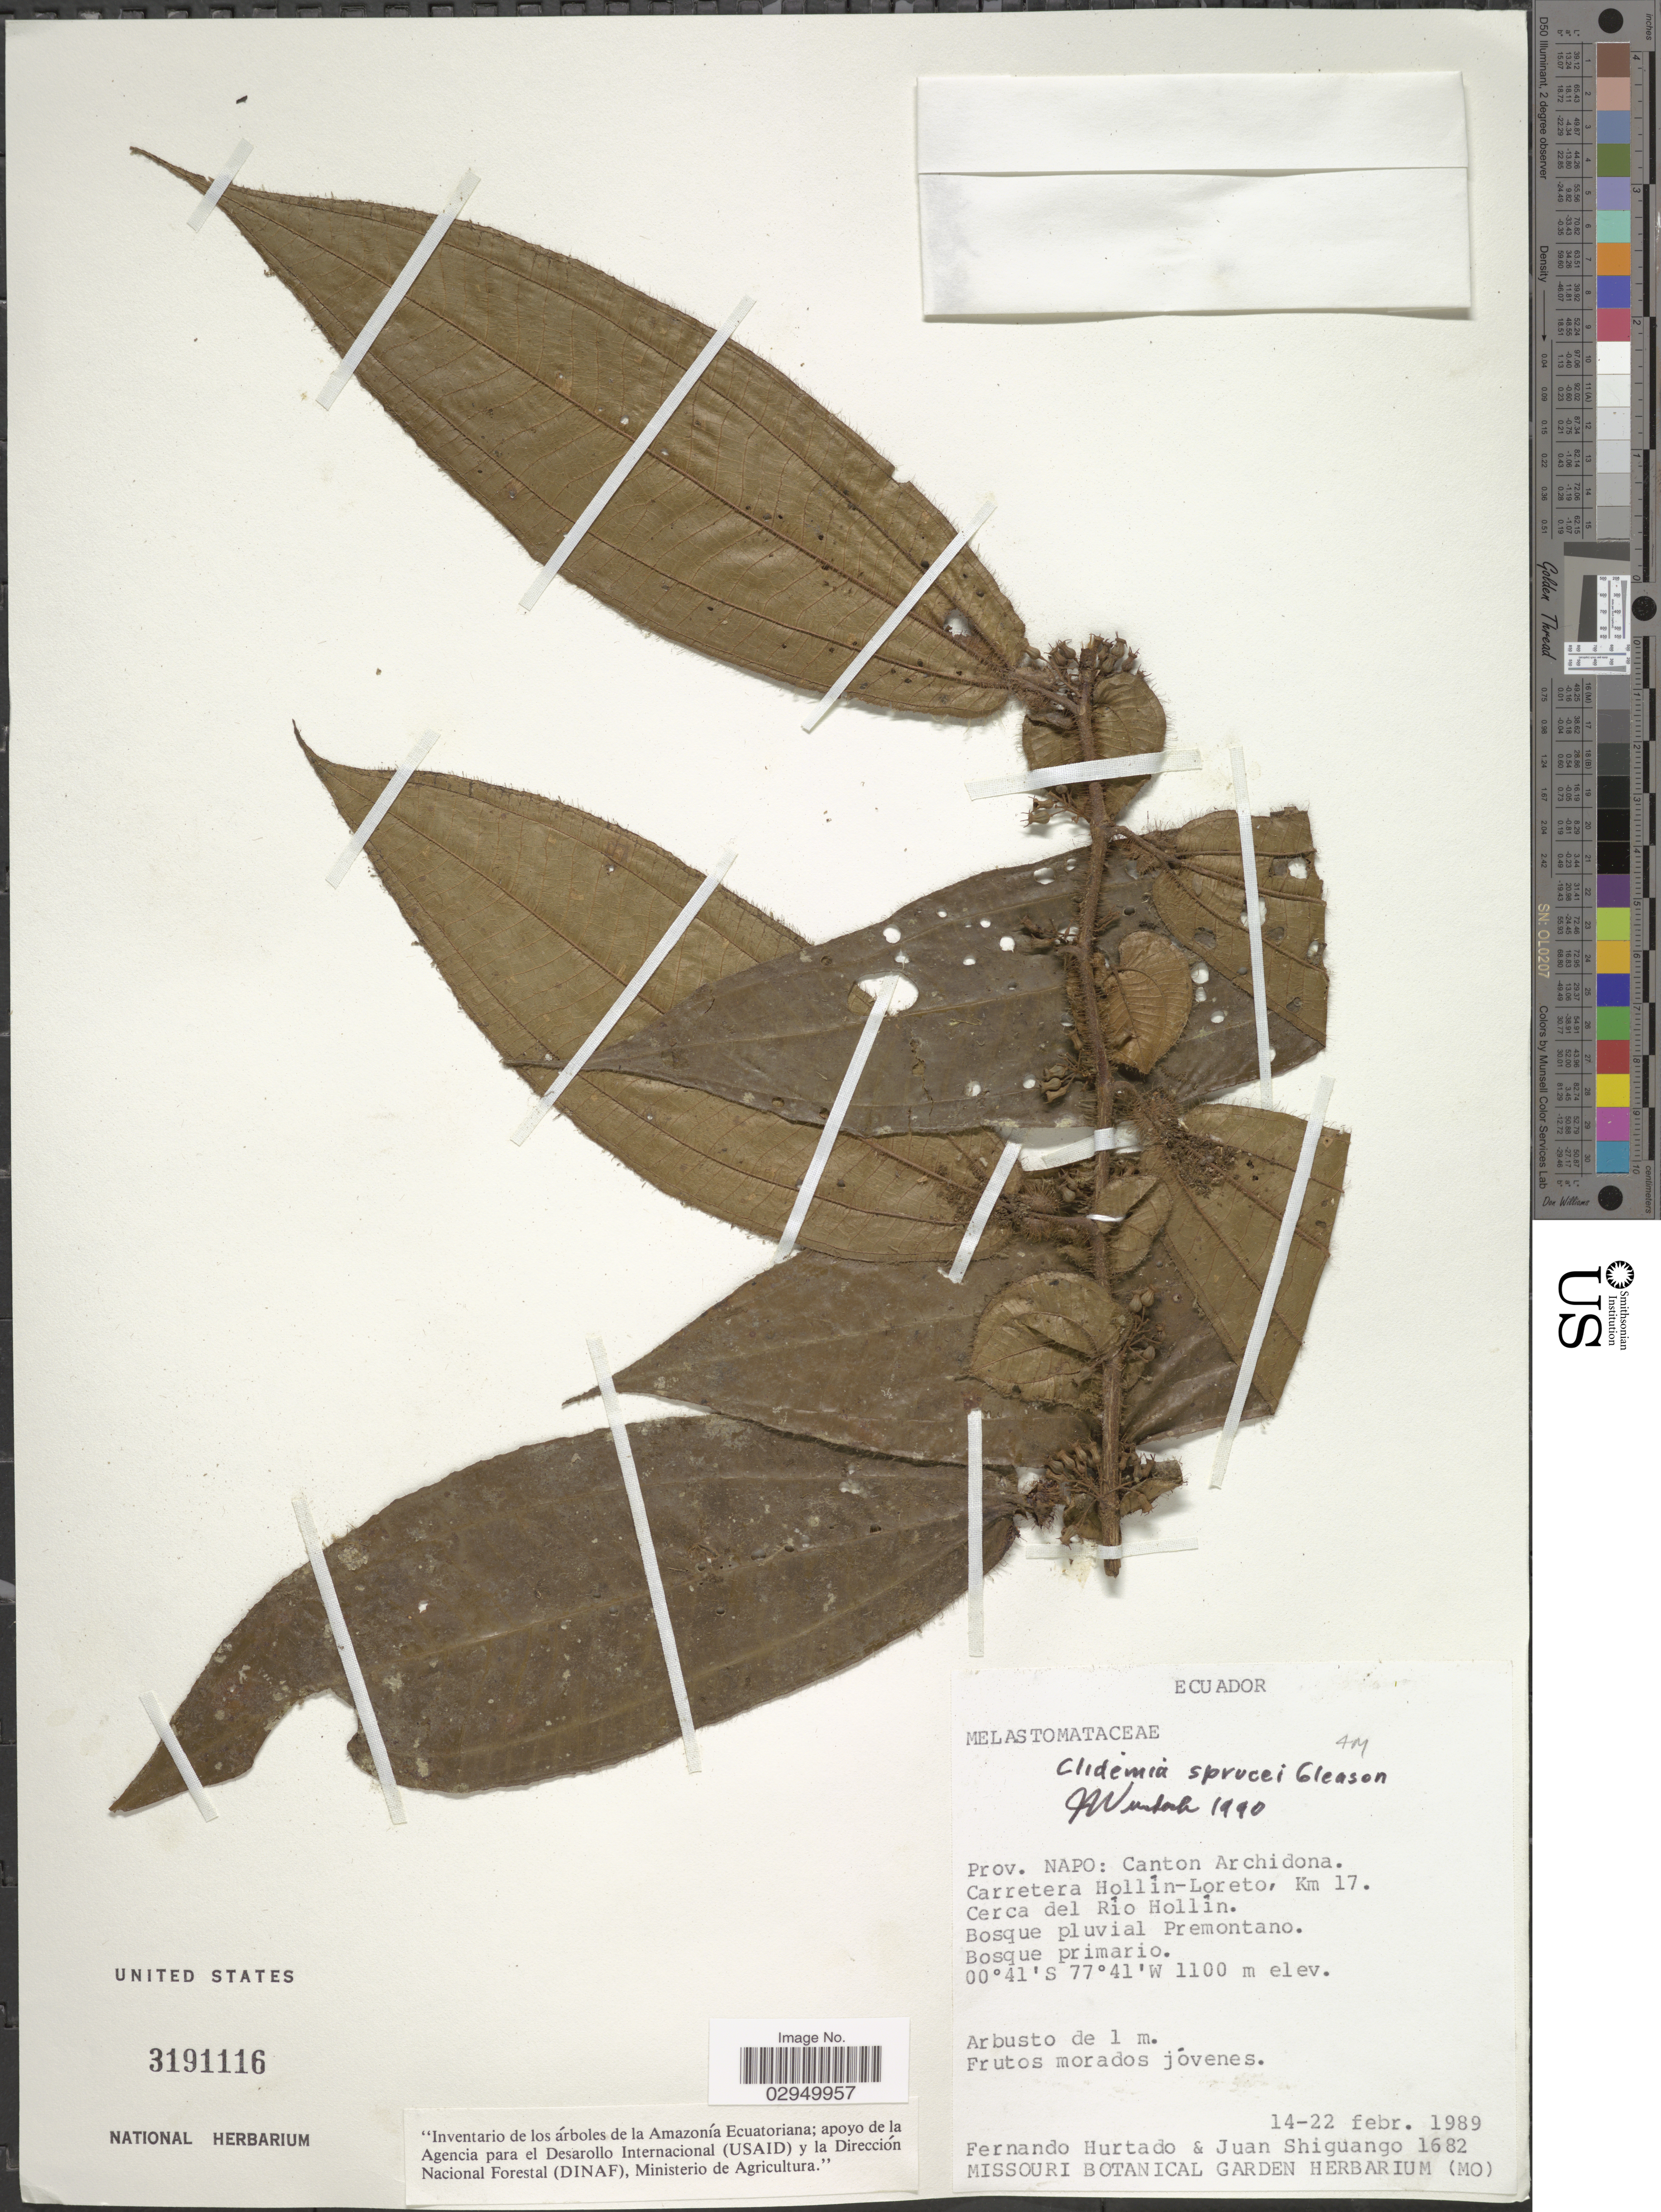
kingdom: Plantae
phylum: Tracheophyta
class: Magnoliopsida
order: Myrtales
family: Melastomataceae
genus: Clidemia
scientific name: Clidemia sprucei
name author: Gleason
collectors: F. Hurtado & J. Shiguango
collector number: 1682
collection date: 1989-02-14/1989-02-22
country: Ecuador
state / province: Napo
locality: Canton Archidona. Carretera Hollín-Loreto, Km 17. Cerca del Río Hollín. Bosque pluvial Premontano.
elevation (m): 1100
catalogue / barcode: US 3191116